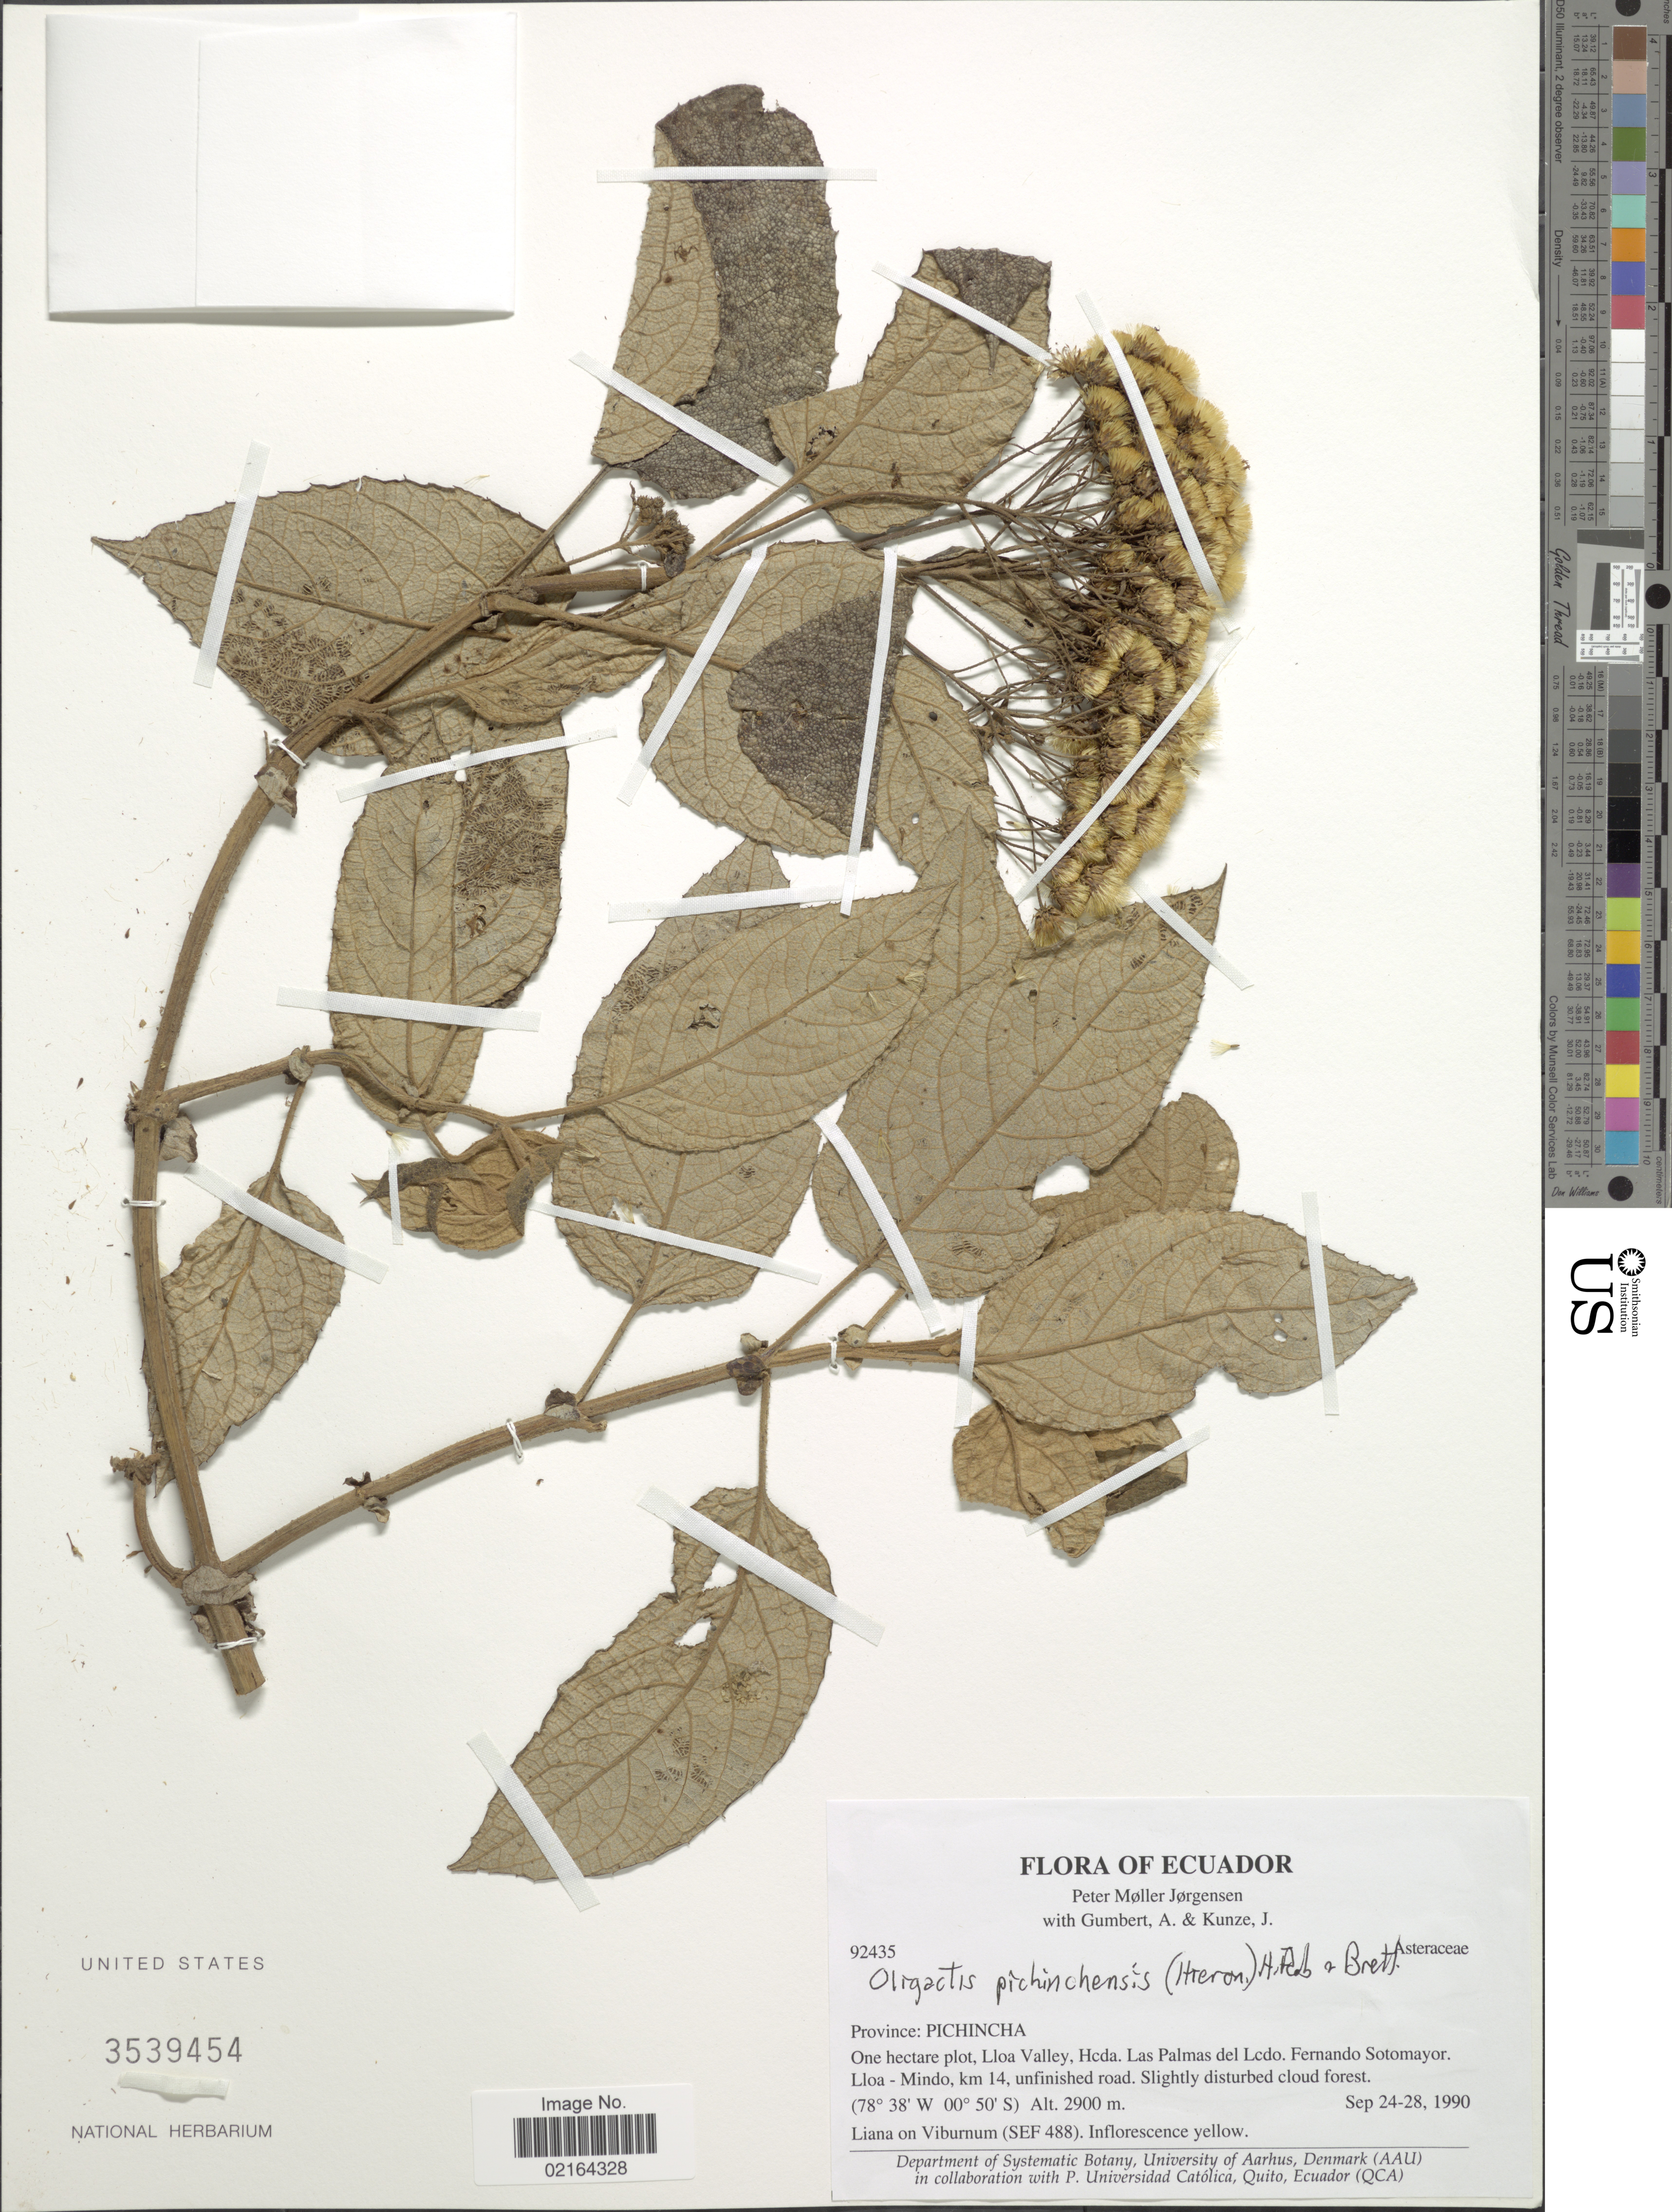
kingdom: Plantae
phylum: Tracheophyta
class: Magnoliopsida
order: Asterales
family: Asteraceae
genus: Sampera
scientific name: Sampera pichinichensis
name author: (Hieron.) V.A. Funk & H. Rob.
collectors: P. M. Jørgensen, A. Gumbert & J. Kunze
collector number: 92435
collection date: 1990-09-24/1990-09-28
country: Ecuador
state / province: Pichincha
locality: Province: Pichincha, One hectare plot, Lloa Valley, Hcda, Las Palmas del Lcdo, Fernando Sotomayor, Lloa - Mindo, km 14, unfinished road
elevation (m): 2900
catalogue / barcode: US 3539454